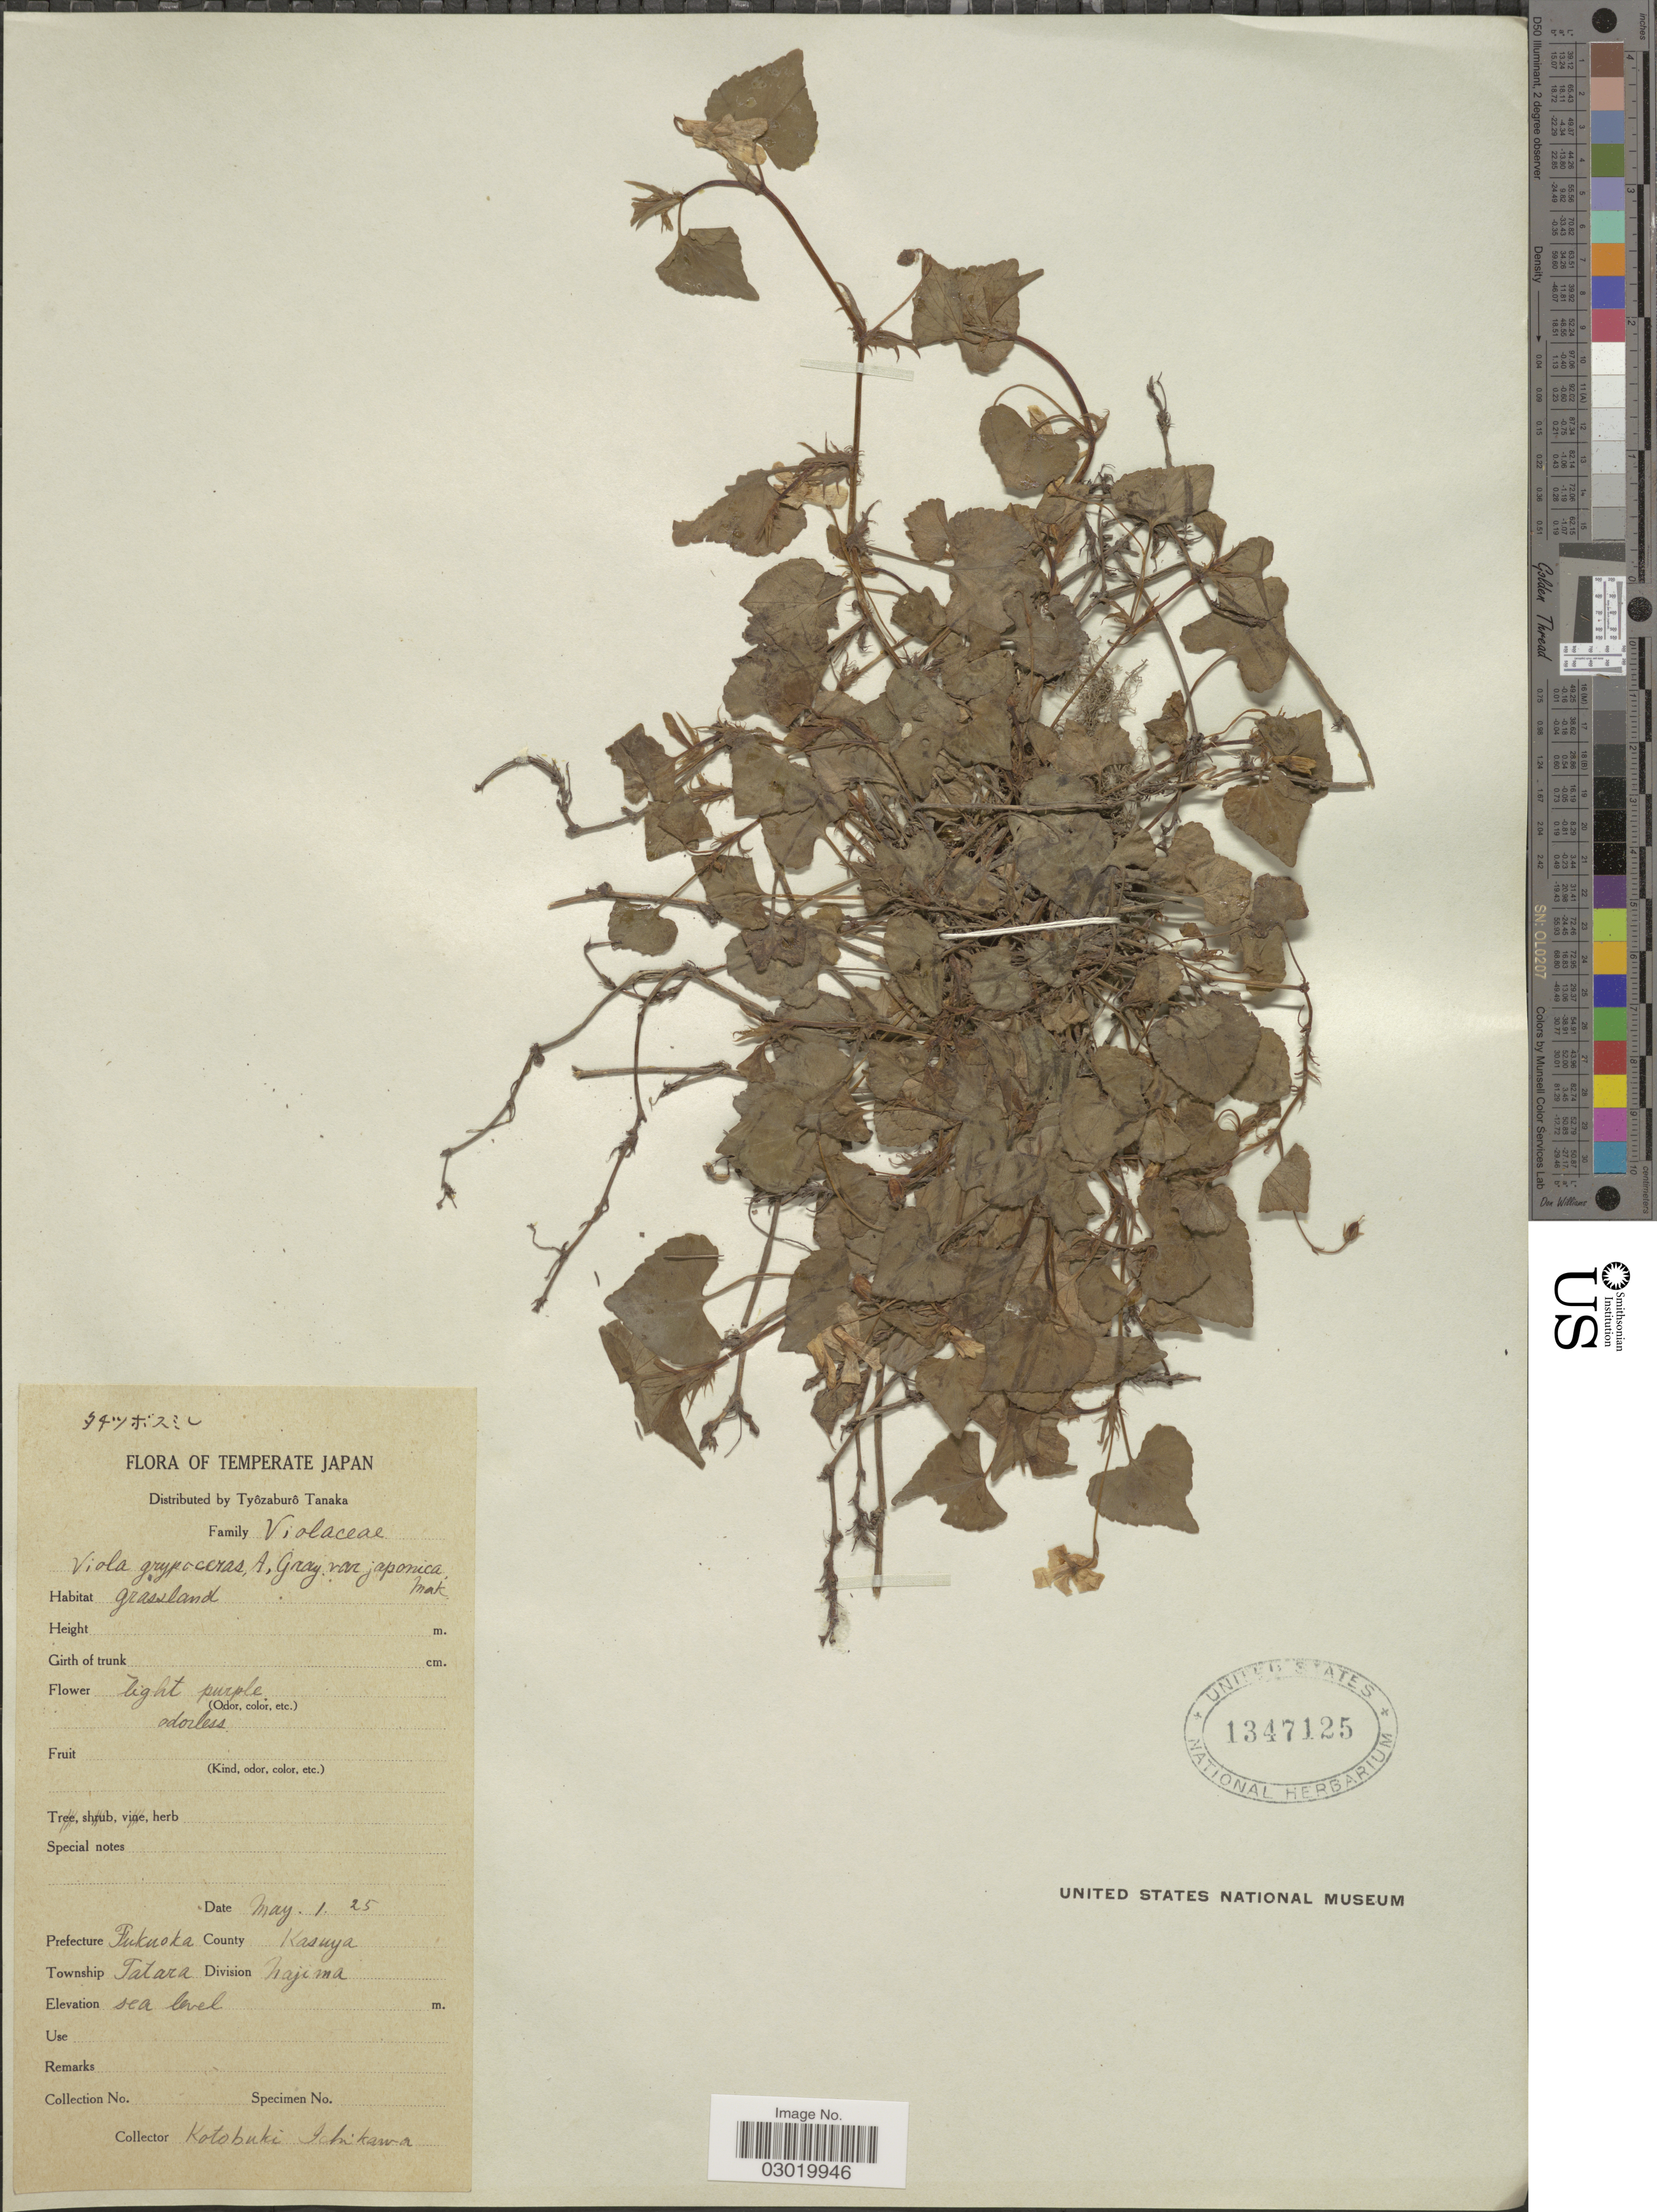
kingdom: Plantae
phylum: Tracheophyta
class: Magnoliopsida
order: Malpighiales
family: Violaceae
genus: Viola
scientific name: Viola grypoceras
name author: A. Gray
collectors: K. Ichikawa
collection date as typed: Transcribed d/m/y: 1/5/25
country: Japan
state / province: Hukuoka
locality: Prefecture Fukuoka. County Kasuya. Township Tatara. Division Najima.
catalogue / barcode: US 1347125